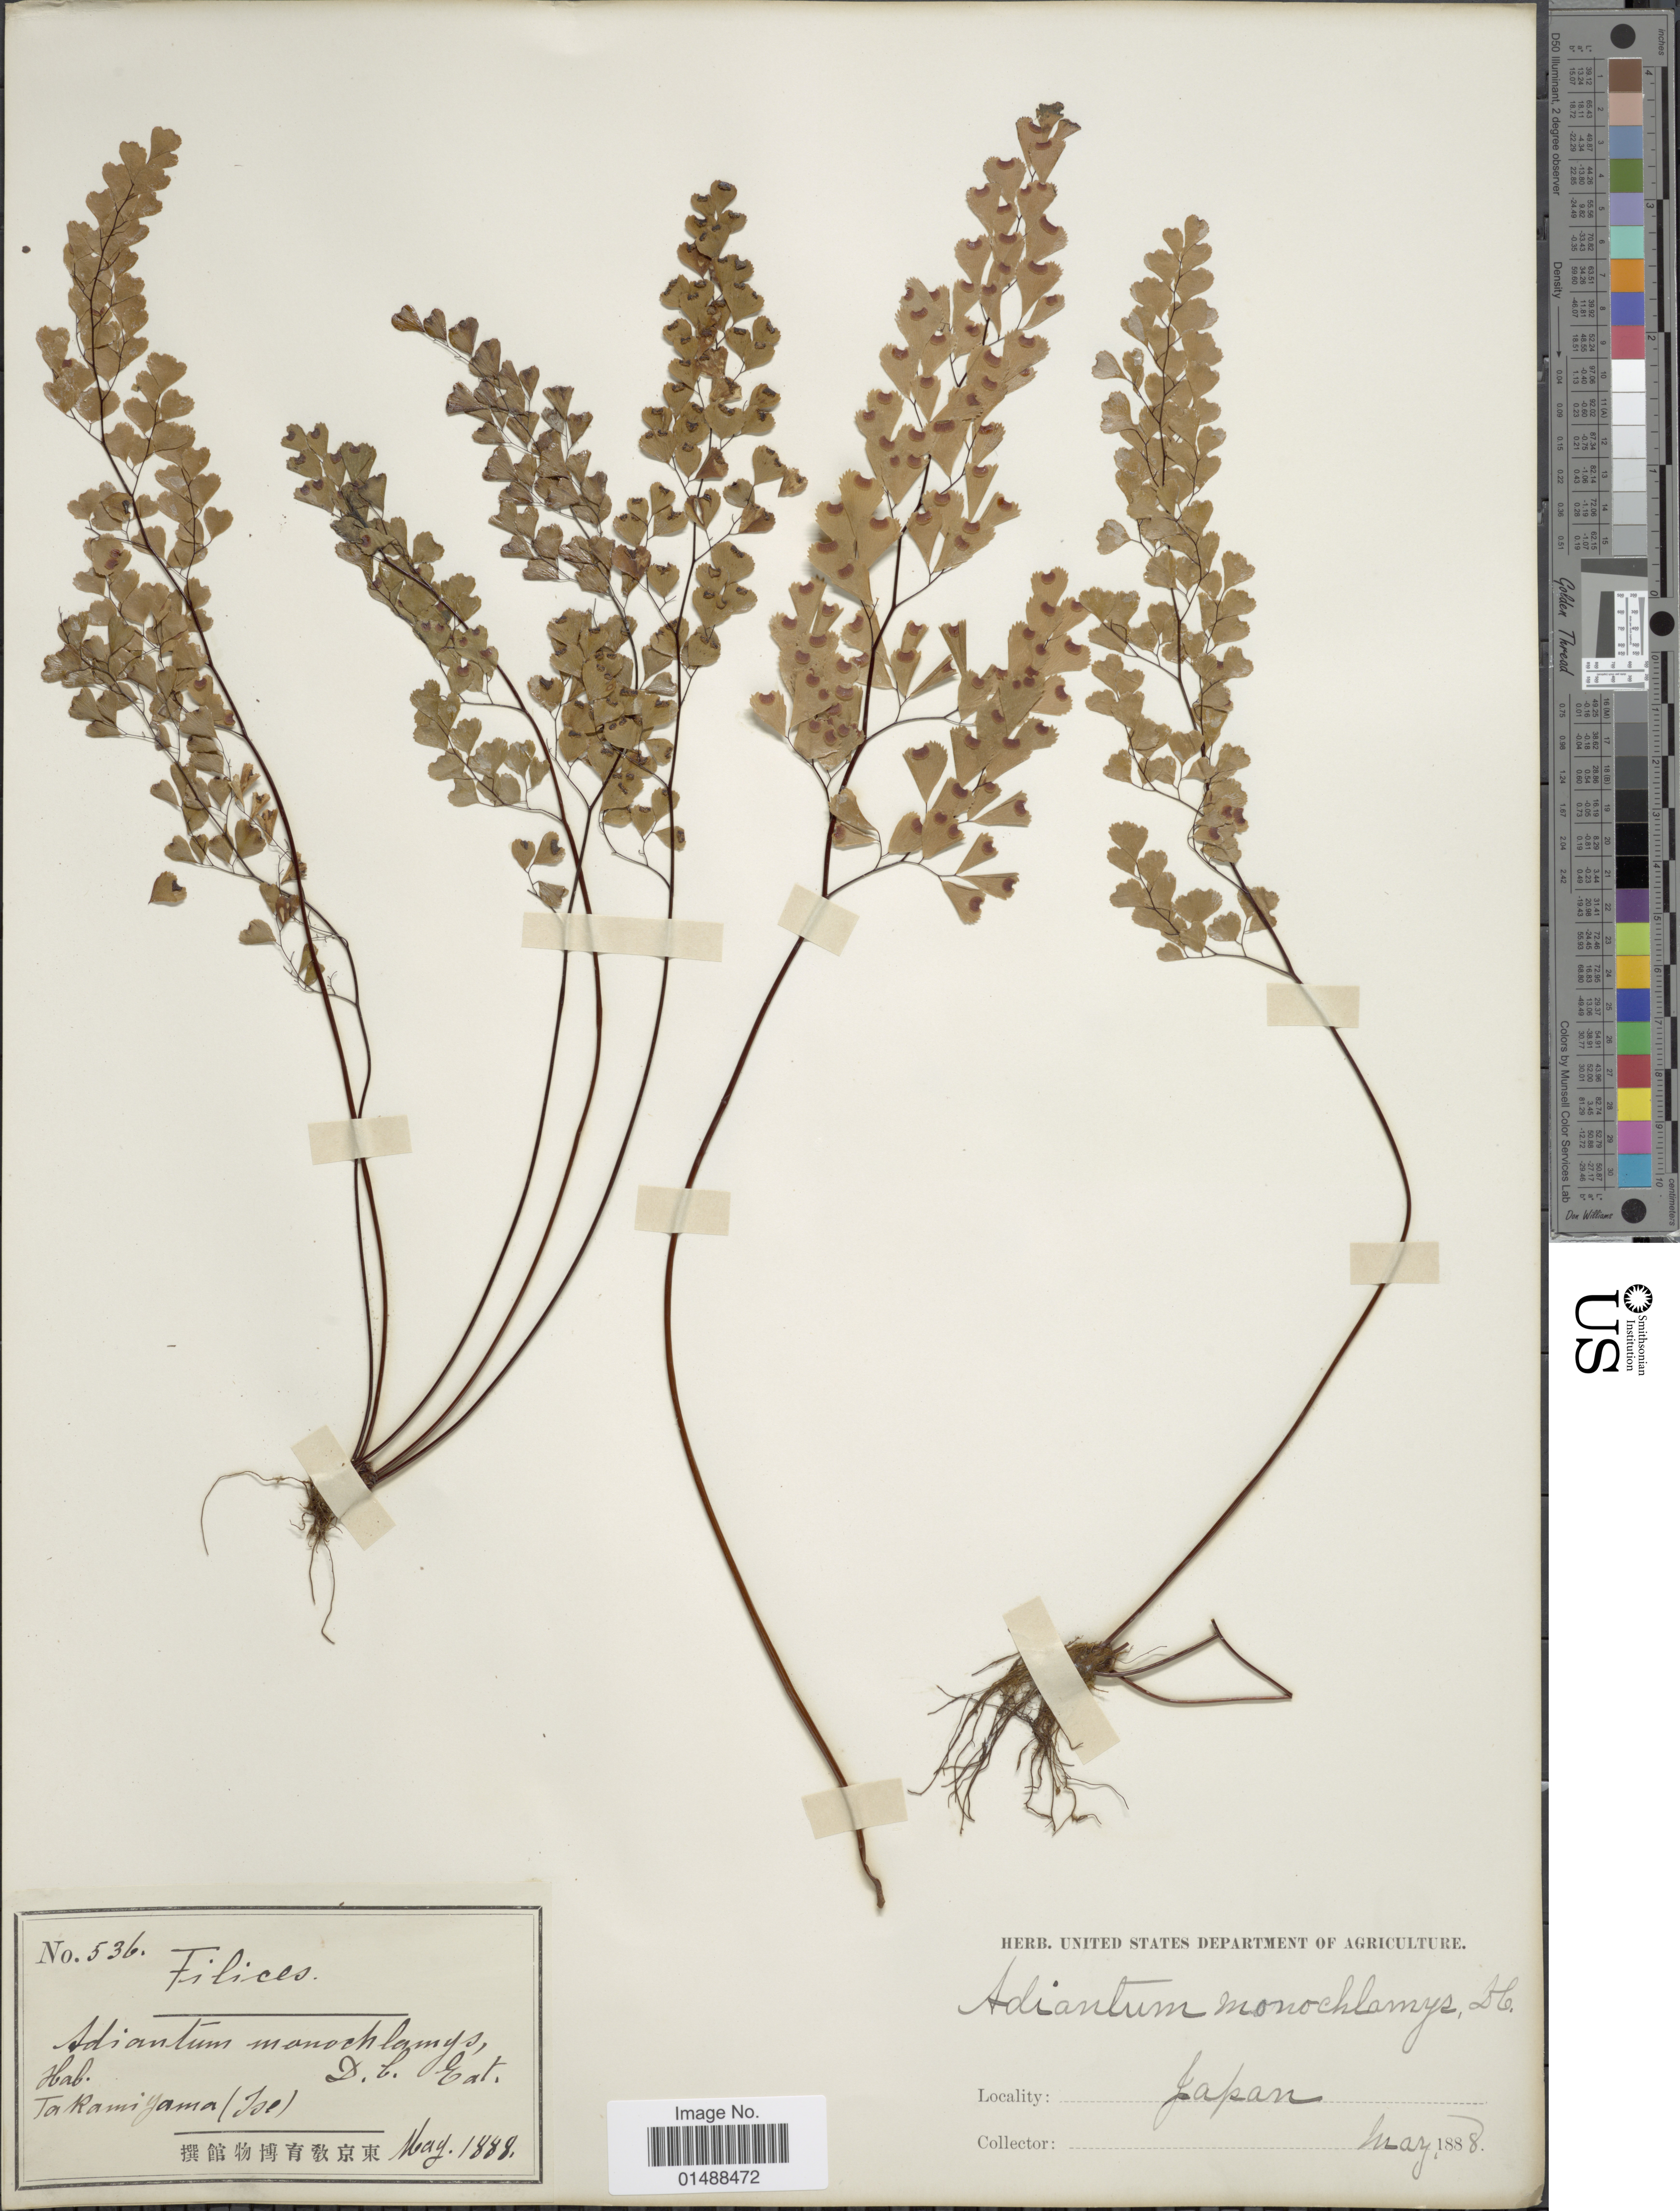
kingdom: Plantae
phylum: Tracheophyta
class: Polypodiopsida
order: Polypodiales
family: Pteridaceae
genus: Adiantum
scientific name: Adiantum monochlamys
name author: D.C. Eaton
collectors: United States Department of Agriculture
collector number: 536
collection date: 1888-05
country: Japan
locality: Takamiyama (Ise)